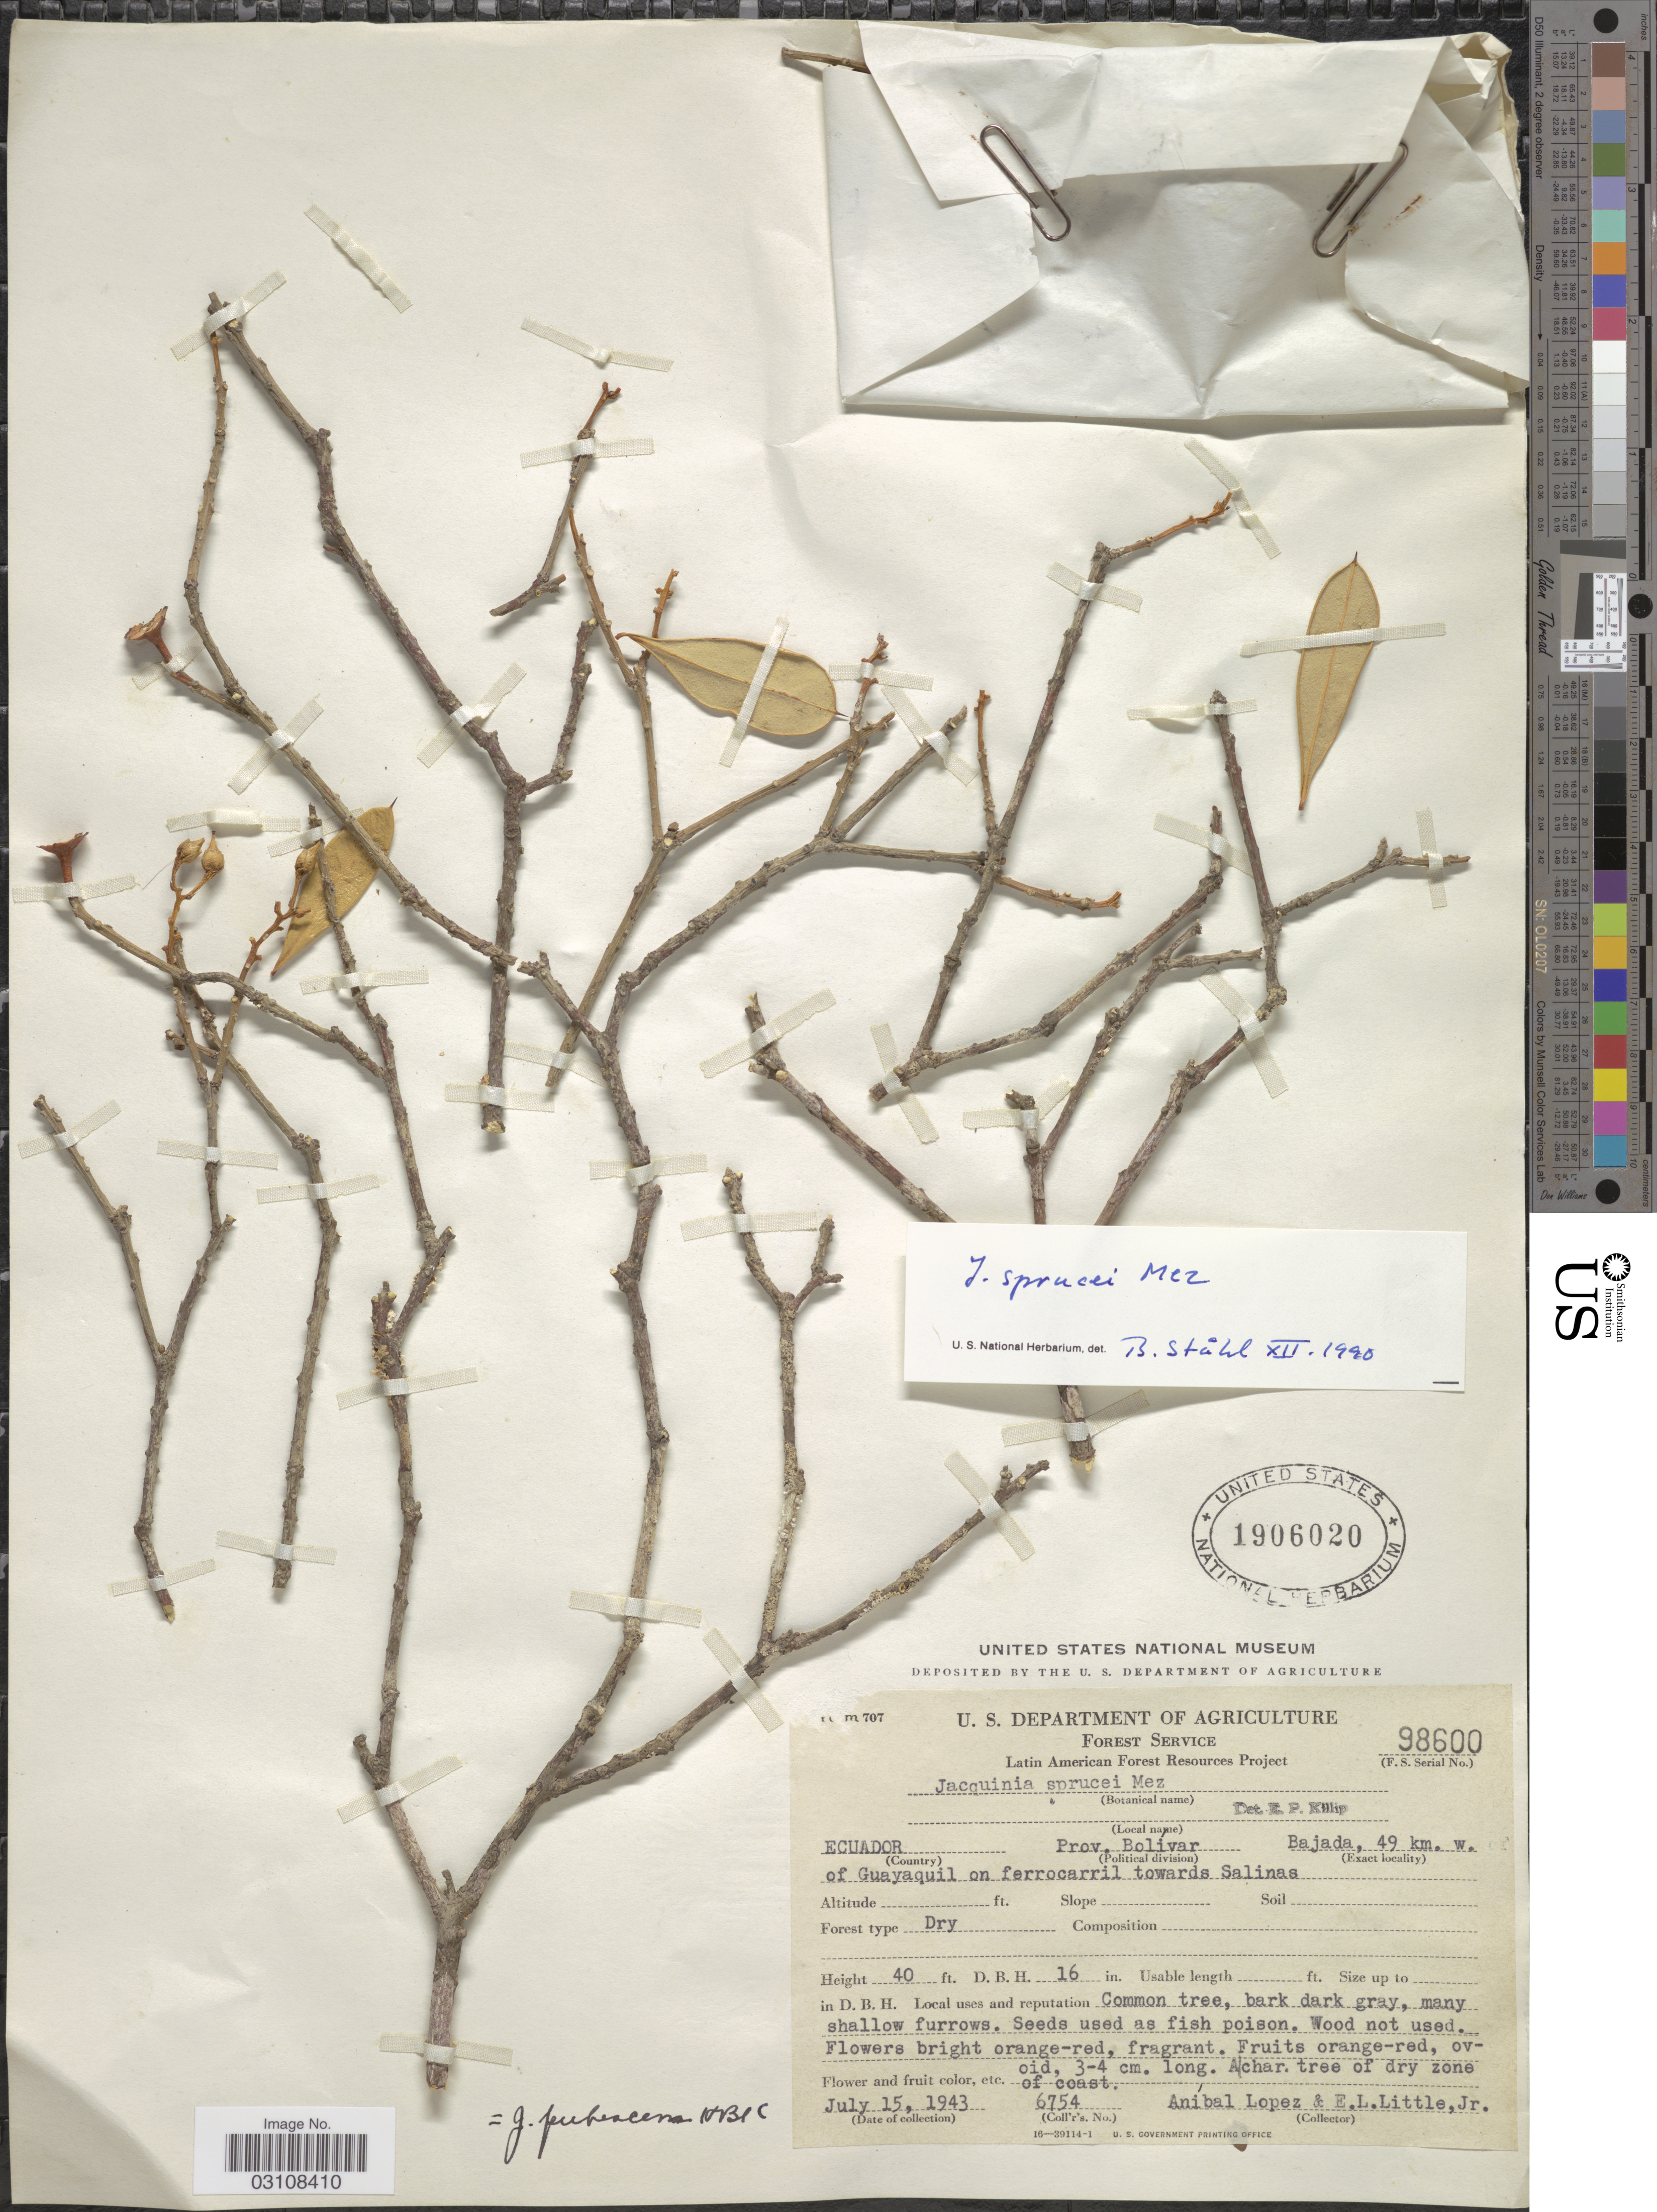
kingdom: Plantae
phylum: Tracheophyta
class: Magnoliopsida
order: Ericales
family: Primulaceae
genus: Bonellia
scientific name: Bonellia sprucei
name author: (Mez) B. Ståhl & Källersjö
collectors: A. Lopez & E. L. Little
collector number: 6754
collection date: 1943-07-15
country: Ecuador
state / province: Bolívar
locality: Bajada, 49 km. w of Guayaquil on ferrocarril towards Salinas.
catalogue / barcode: US 1906020